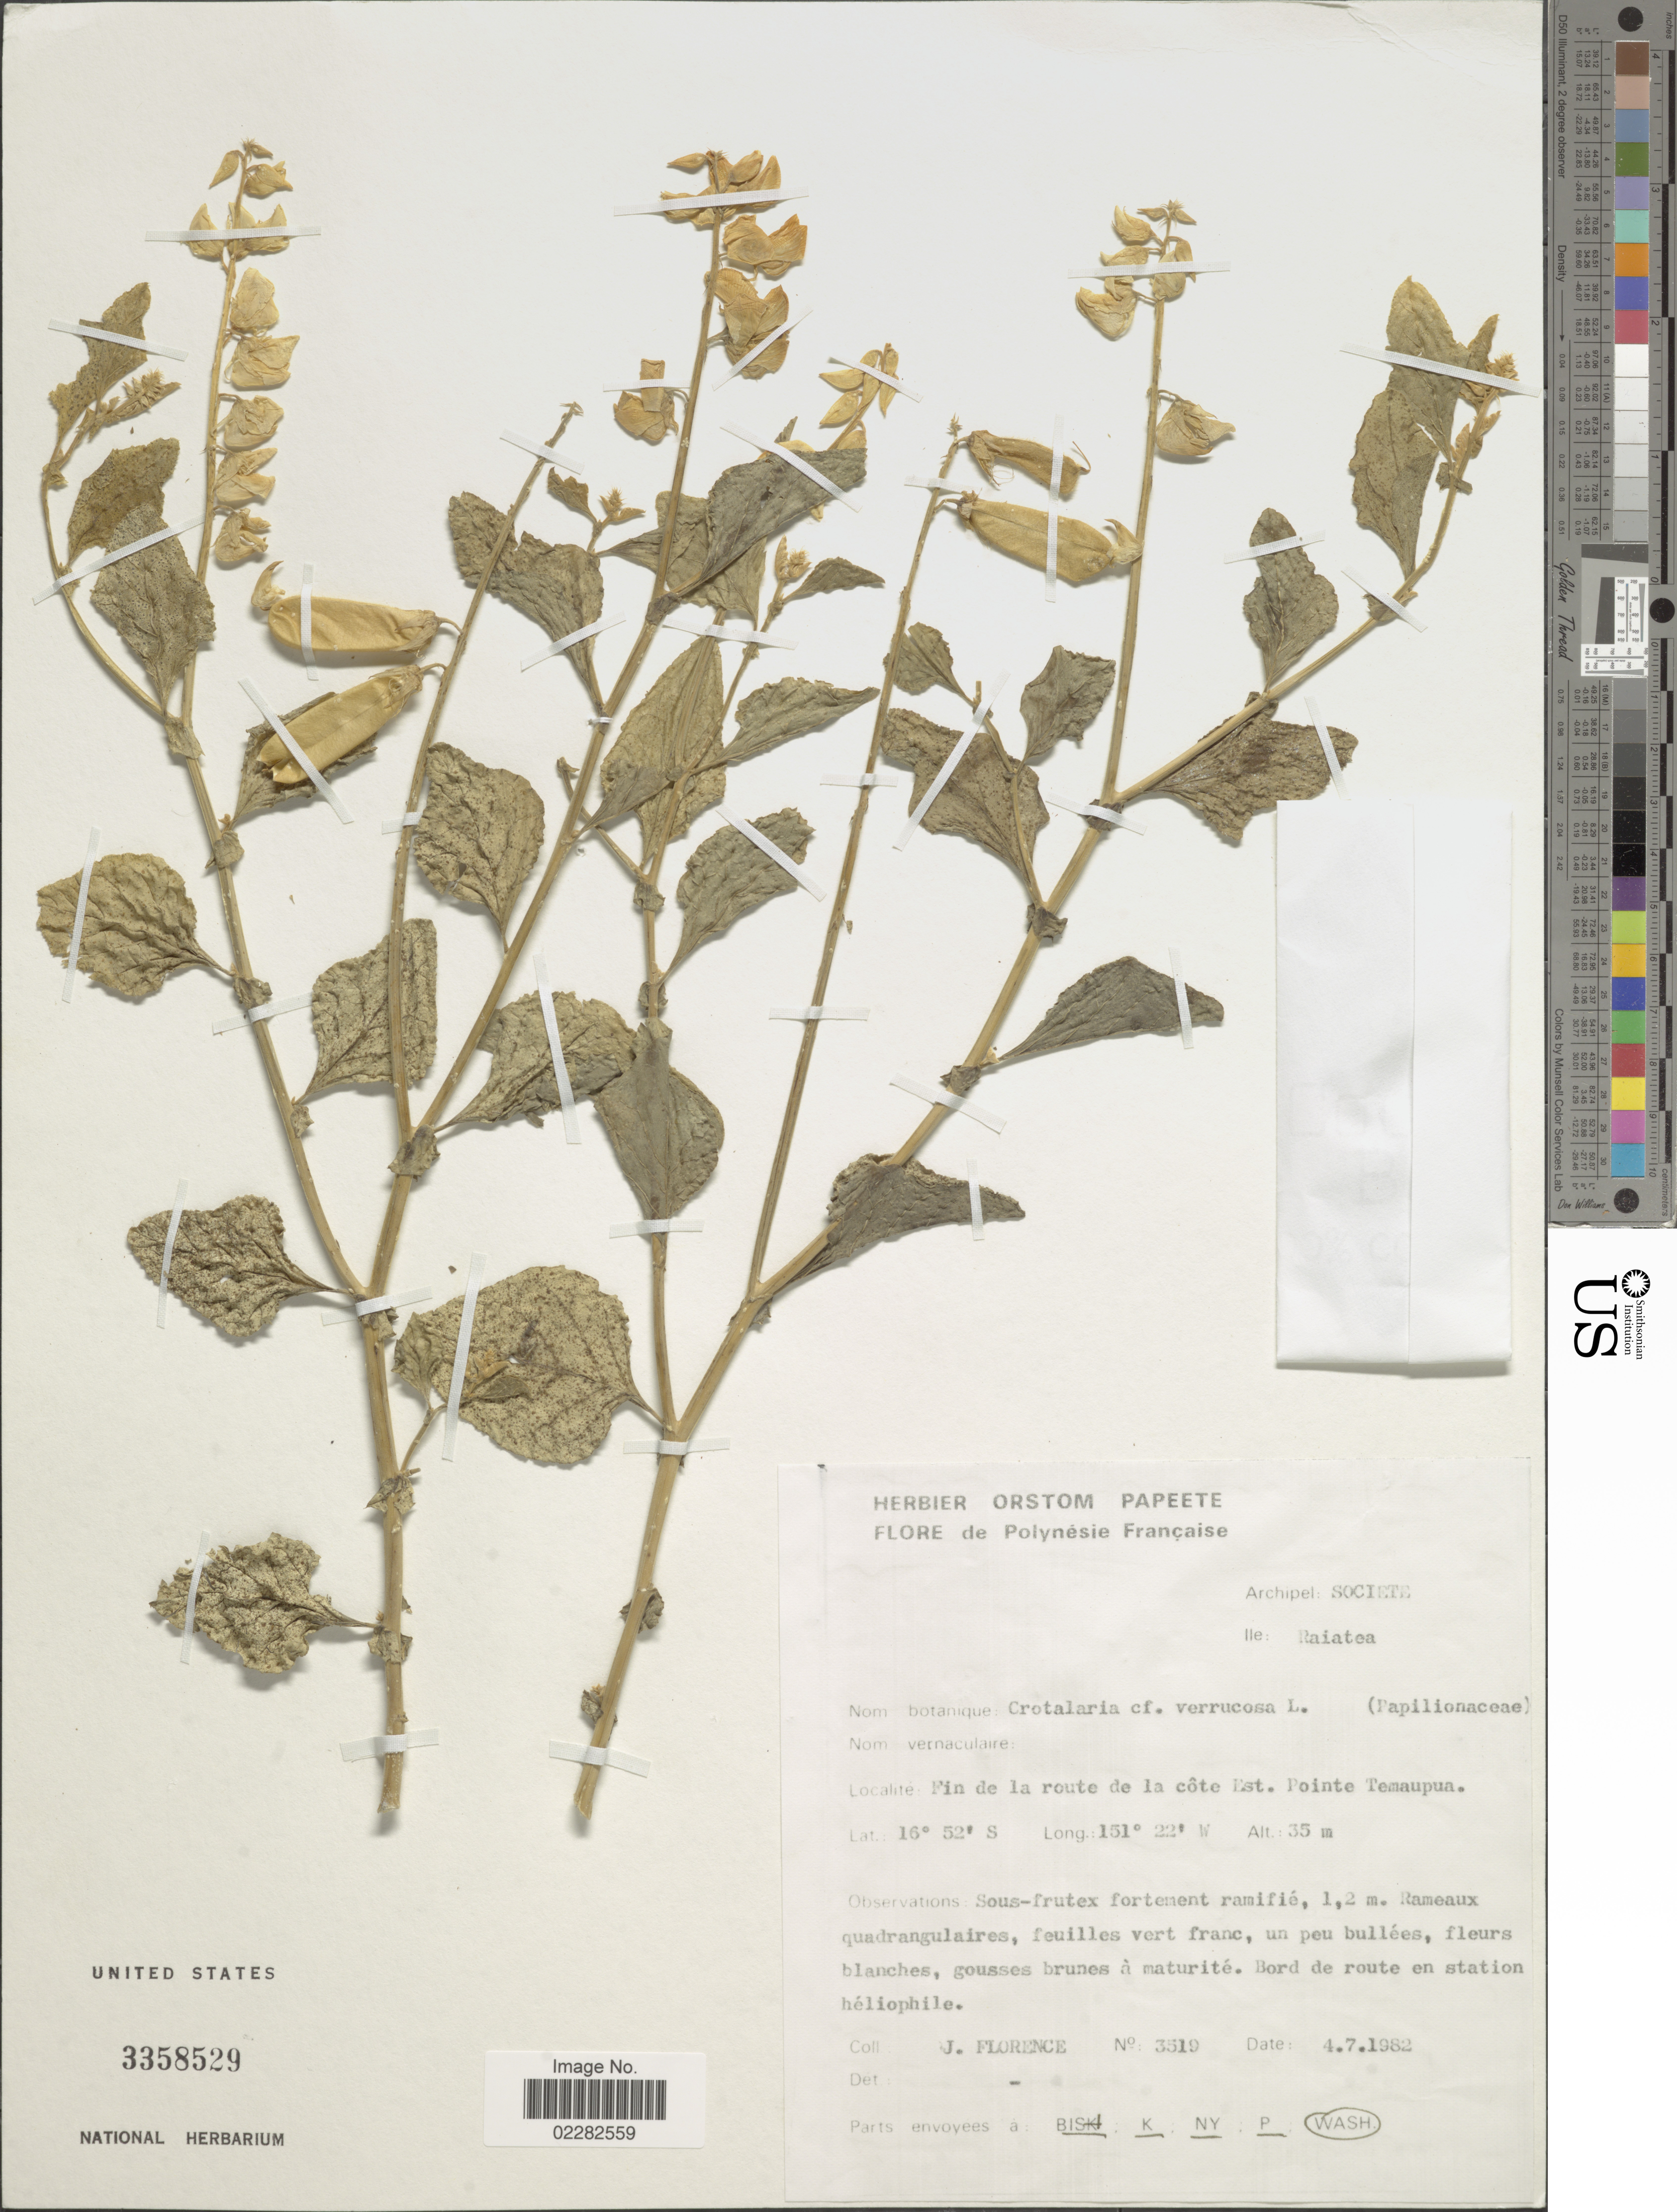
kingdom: Plantae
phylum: Tracheophyta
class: Magnoliopsida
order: Fabales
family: Fabaceae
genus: Crotalaria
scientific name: Crotalaria verrucosa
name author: L.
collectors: J. Florence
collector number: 3519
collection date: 1982-07-04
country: French Polynesia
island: Raiatea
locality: Archipel: Societe, Ile: Raiatea, Fin de la route de la cote Est. Pointe Temaupua, bord de route en station heliophile.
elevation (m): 35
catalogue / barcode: US 3358529